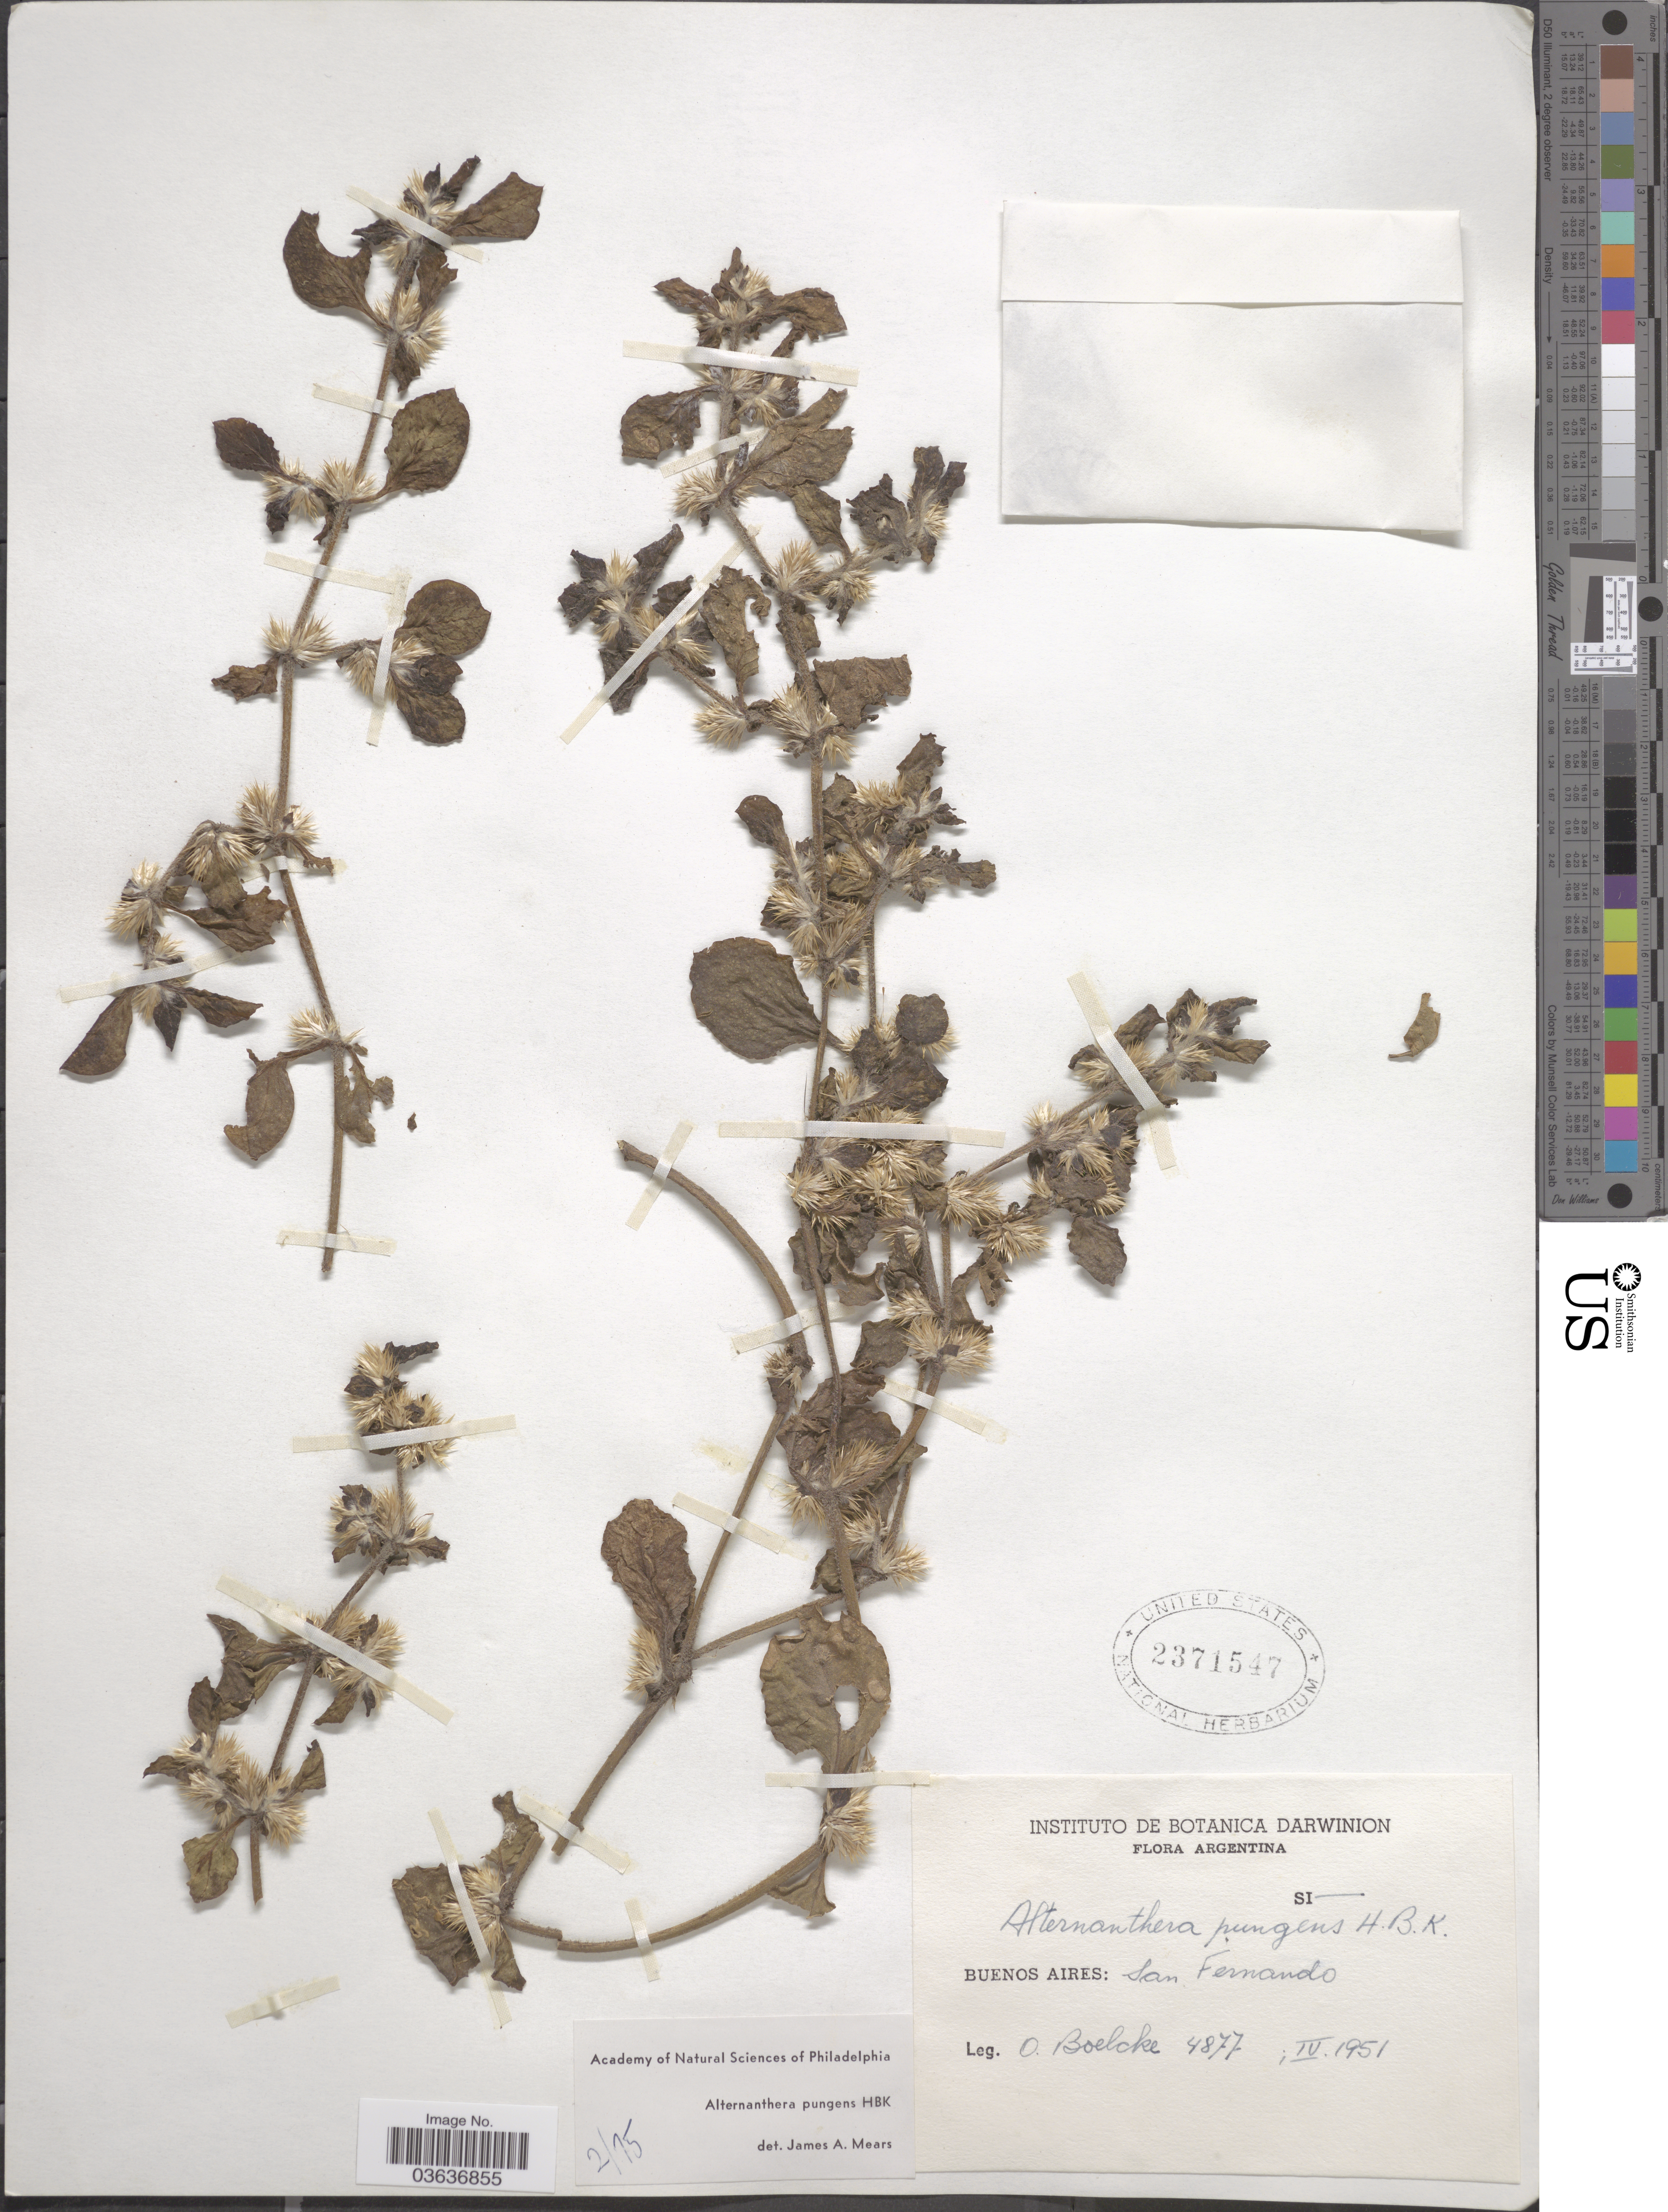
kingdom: Plantae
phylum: Tracheophyta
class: Magnoliopsida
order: Caryophyllales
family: Amaranthaceae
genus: Alternanthera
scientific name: Alternanthera pungens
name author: Kunth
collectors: O. Boelcke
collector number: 4877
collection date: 1951-04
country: Argentina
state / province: Buenos Aires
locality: San Fernando.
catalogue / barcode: US 2371547